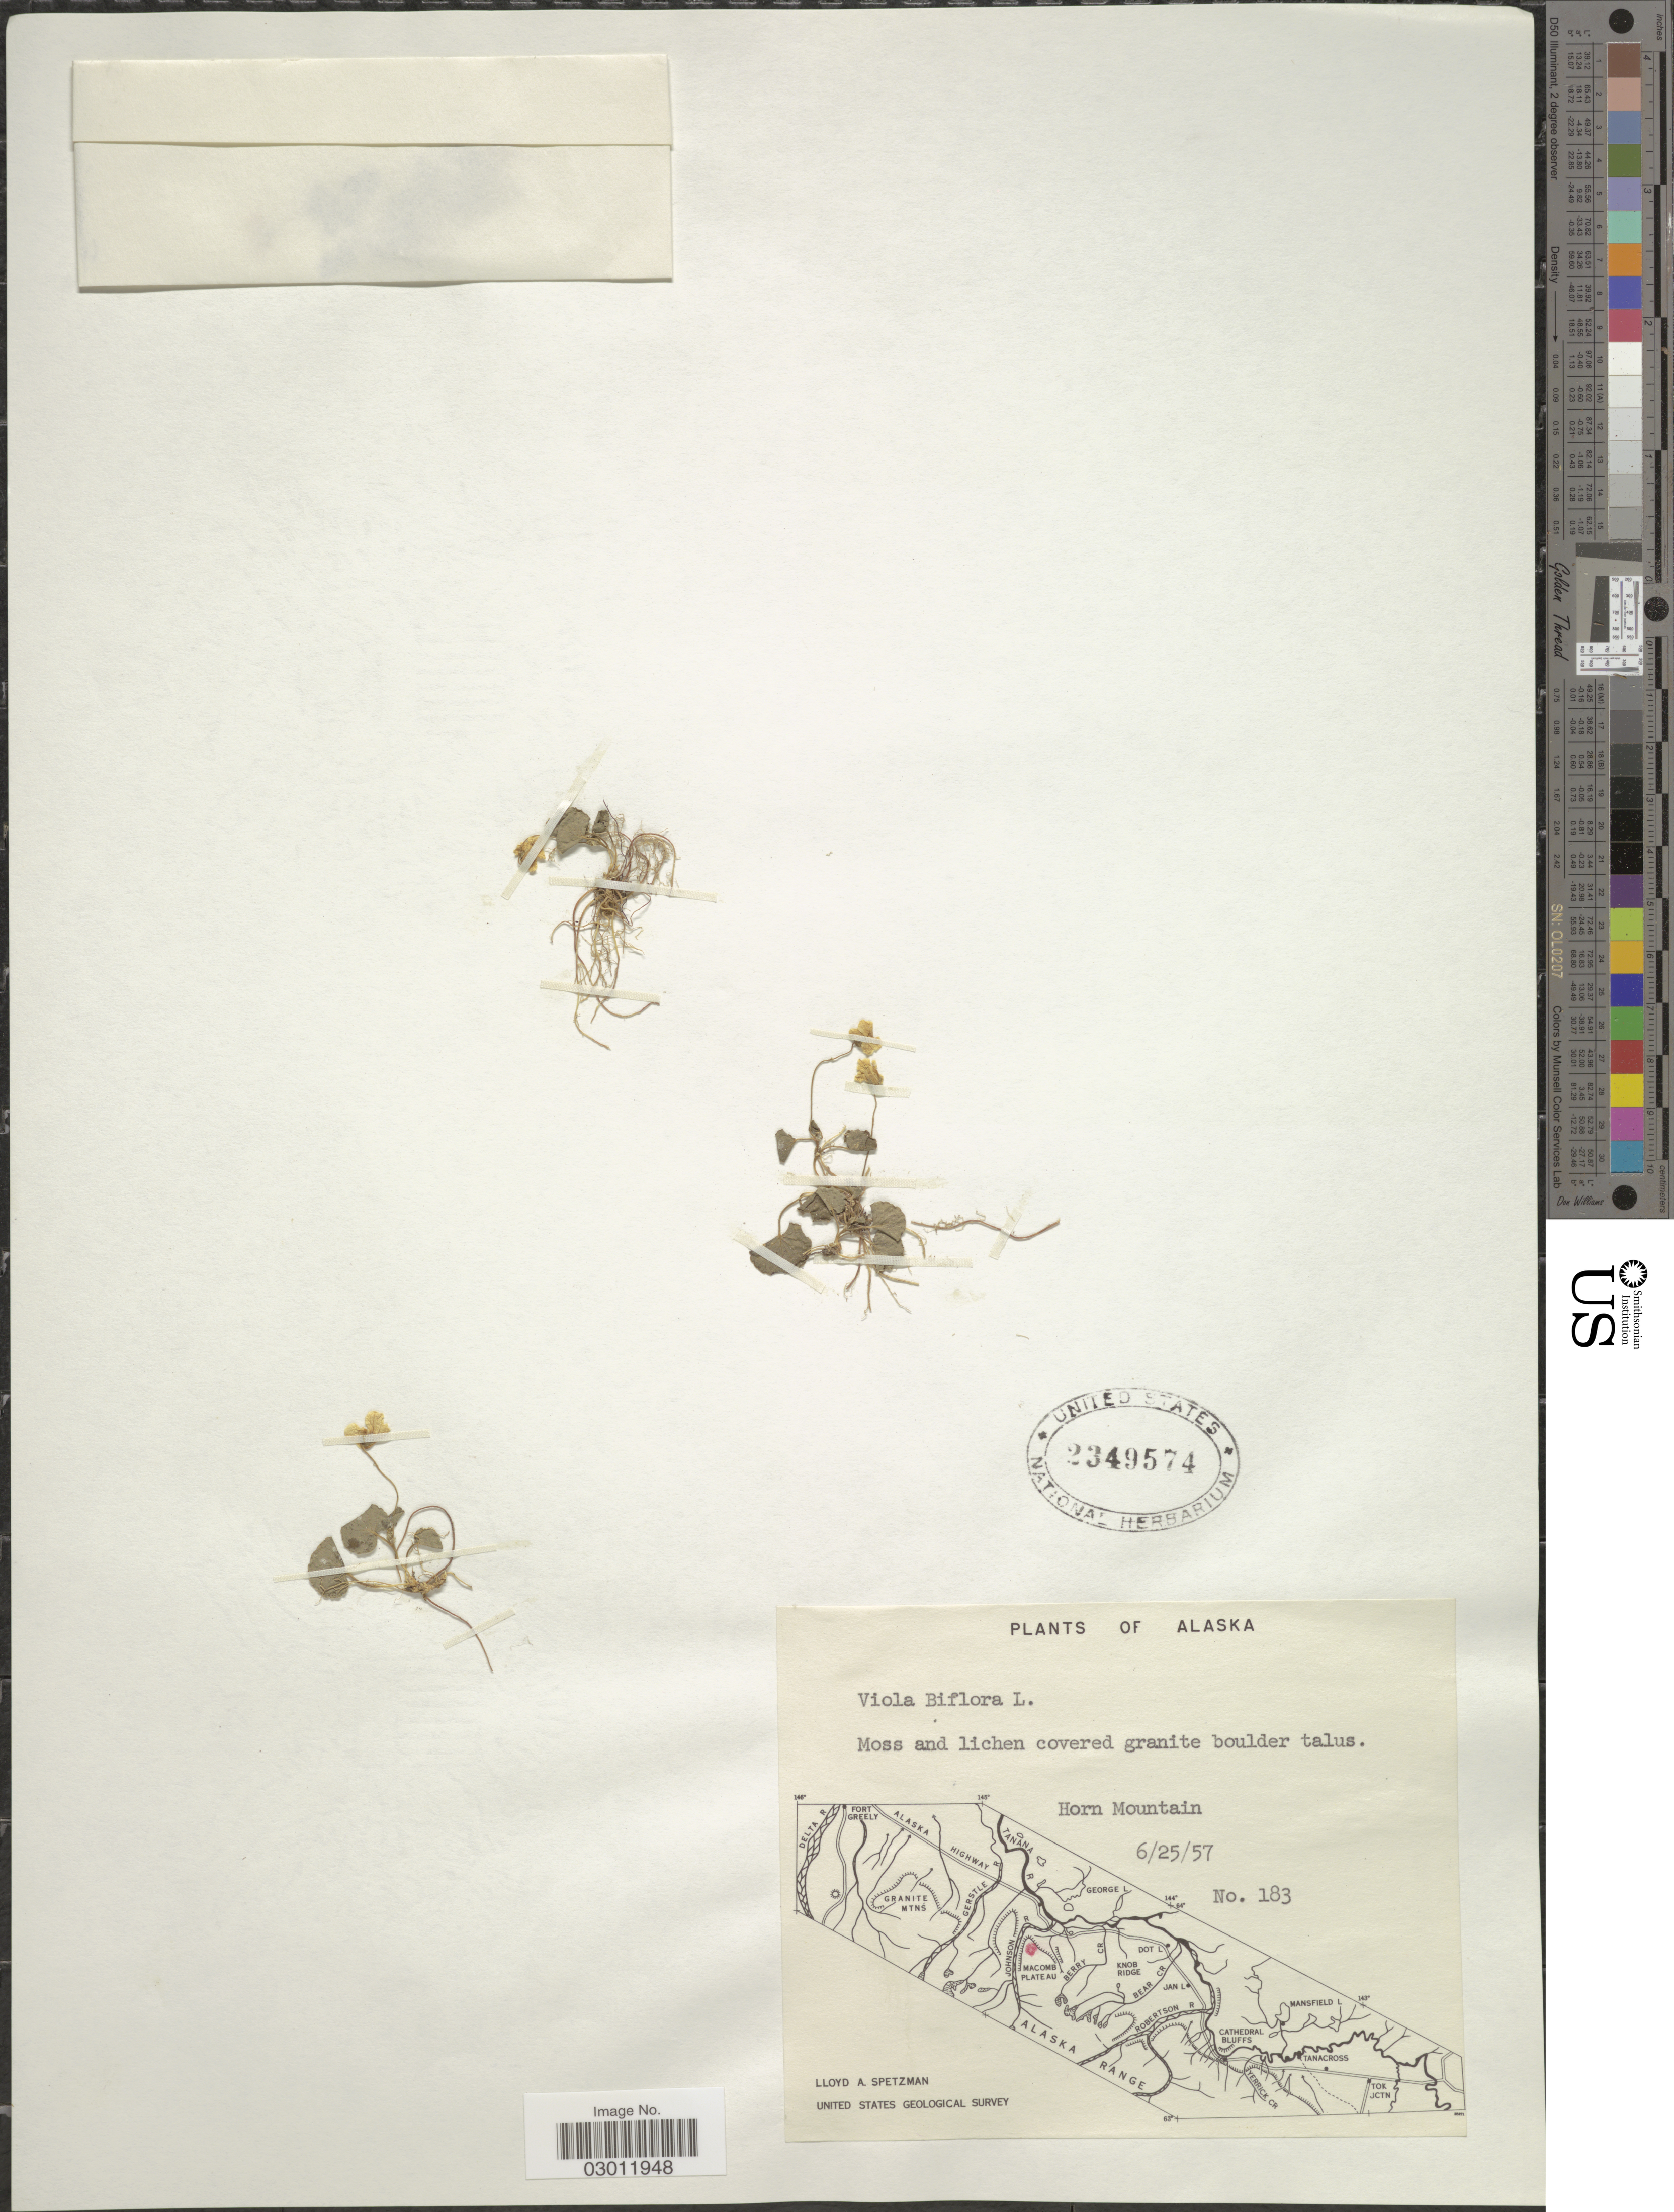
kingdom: Plantae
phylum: Tracheophyta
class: Magnoliopsida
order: Malpighiales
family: Violaceae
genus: Viola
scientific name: Viola biflora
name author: L.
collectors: L. Spetzman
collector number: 183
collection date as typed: Transcribed d/m/y: 25/6/57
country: United States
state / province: Alaska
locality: Horn Mountain.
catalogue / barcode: US 2349574